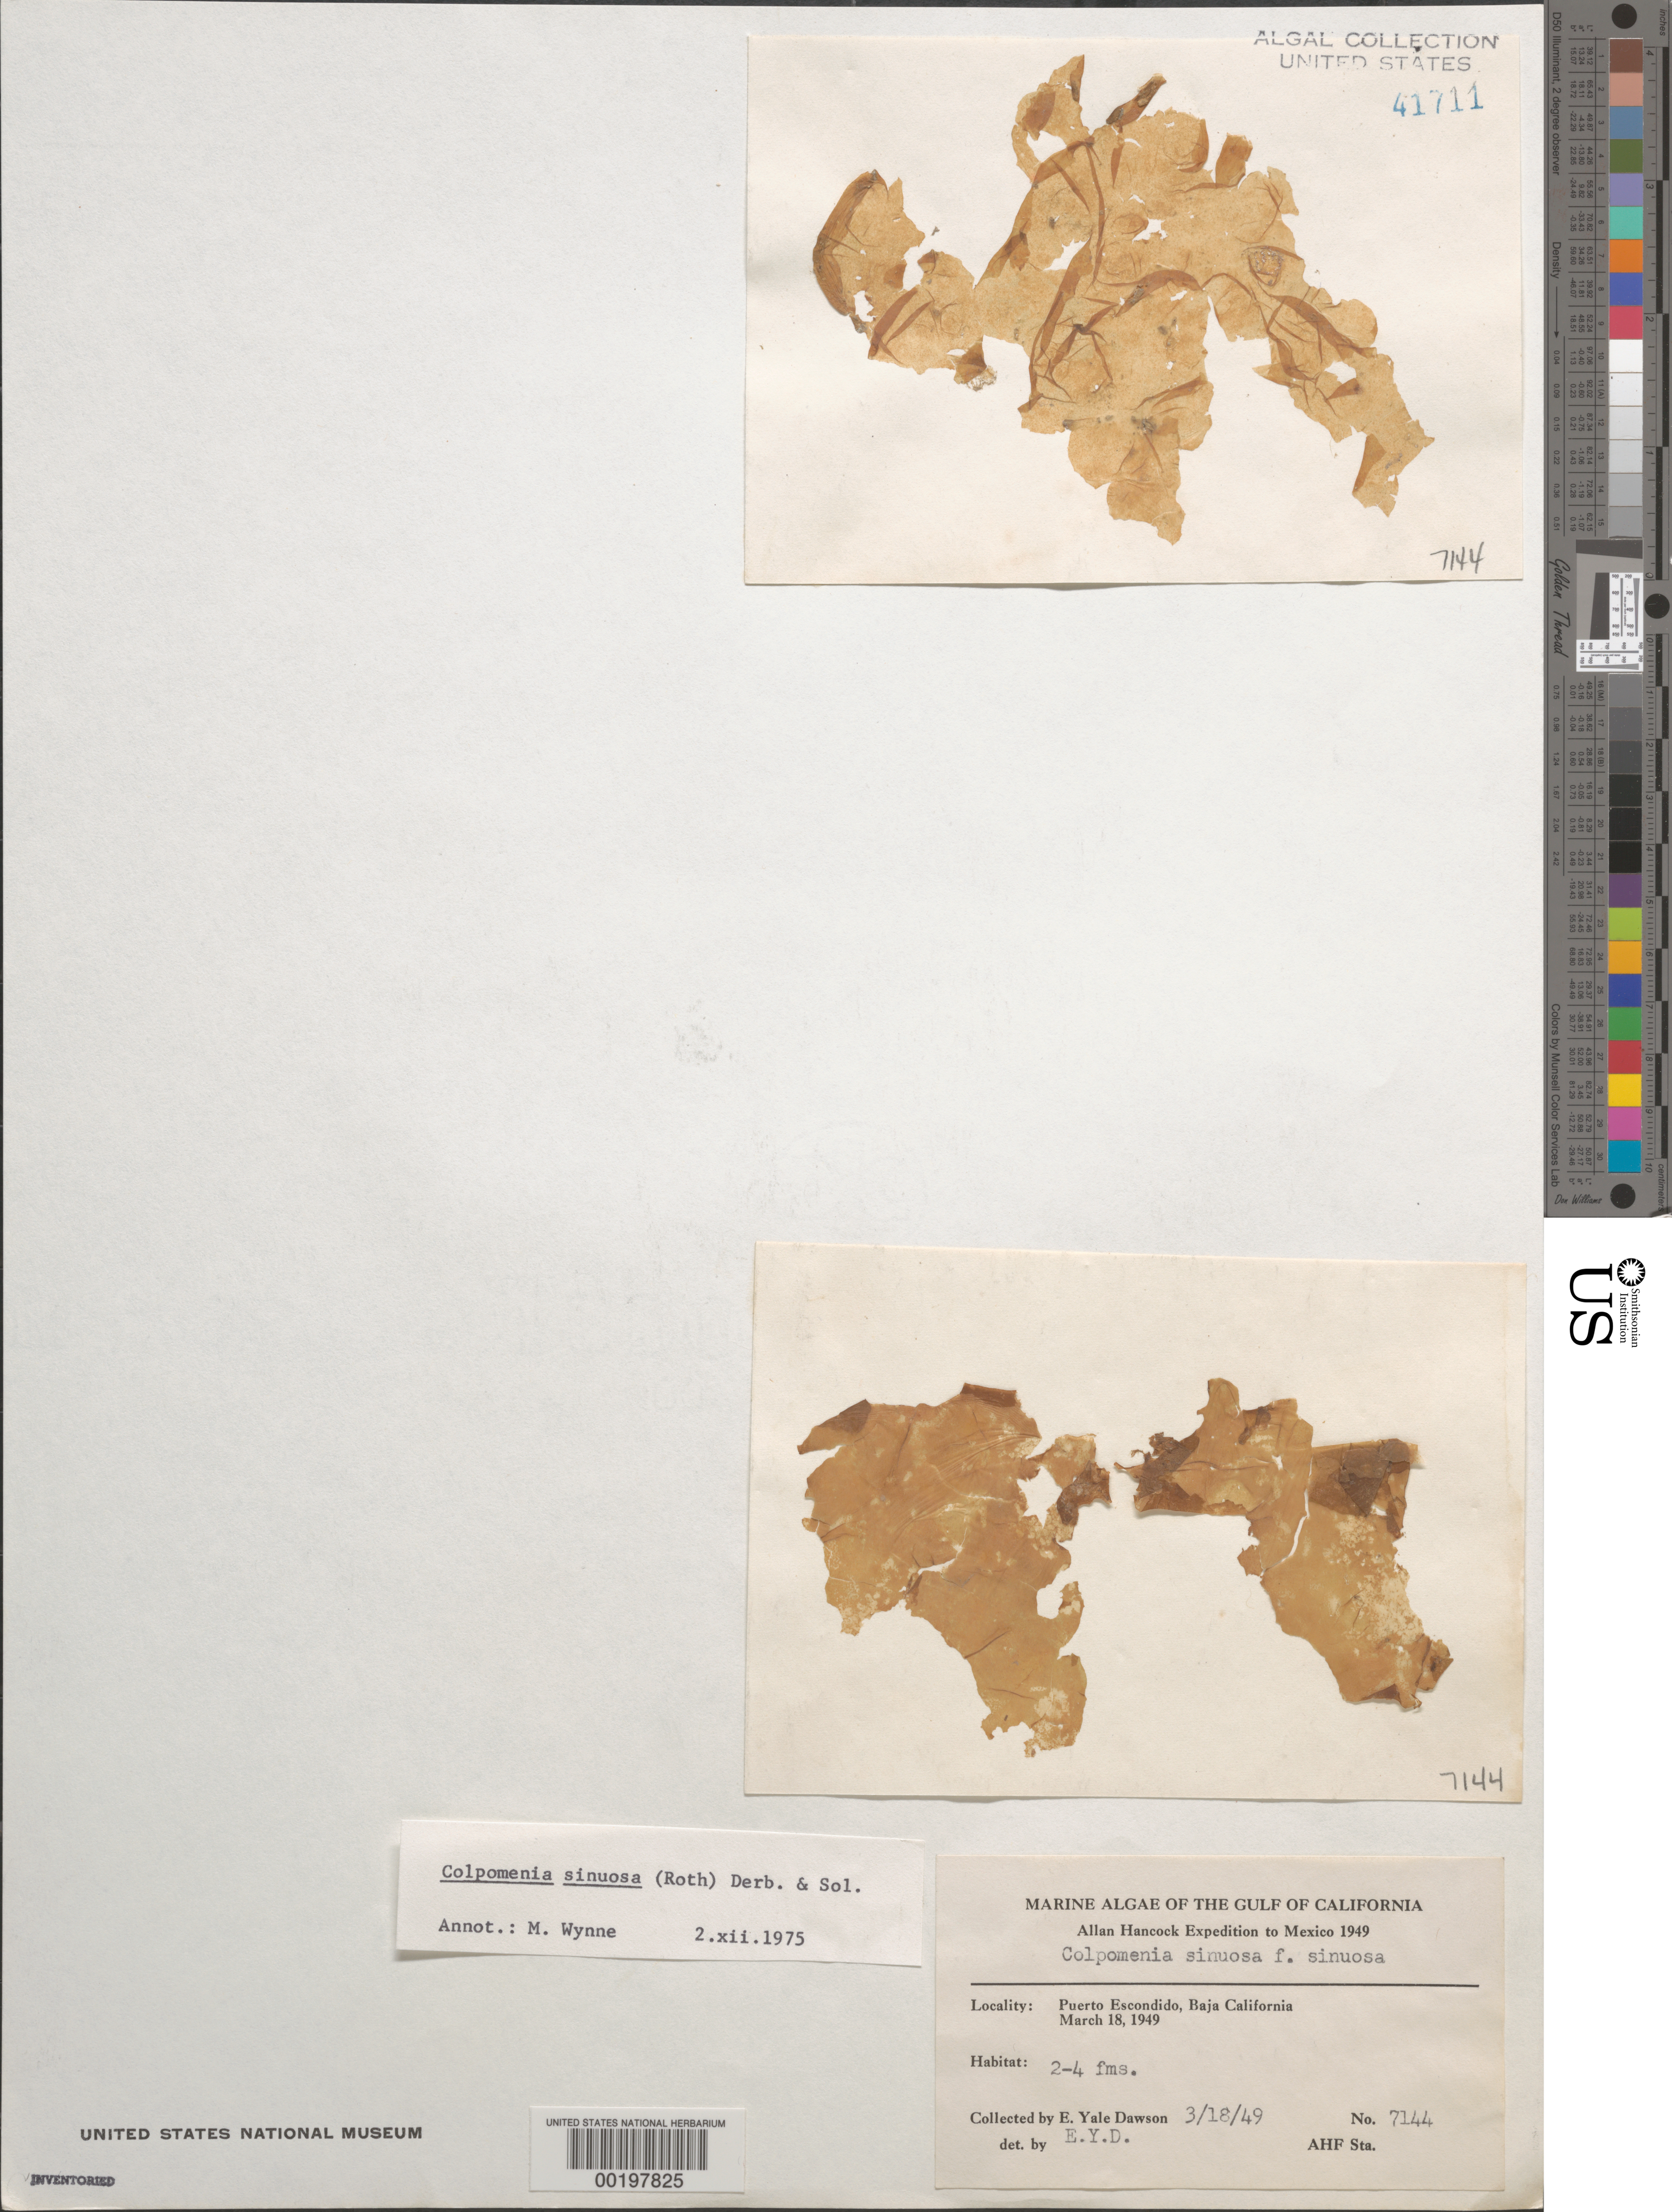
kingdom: Chromista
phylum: Ochrophyta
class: Phaeophyceae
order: Scytosiphonales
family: Scytosiphonaceae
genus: Colpomenia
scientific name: Colpomenia sinuosa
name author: (K. Mert. ex Roth) Derbes & Solier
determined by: Wynne, M. J.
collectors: E. Y. Dawson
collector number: EYD 7144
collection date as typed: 18 Mar 1949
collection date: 1949-03-18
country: Mexico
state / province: Baja California Sur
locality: Puerto Escondido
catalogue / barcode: US 41711